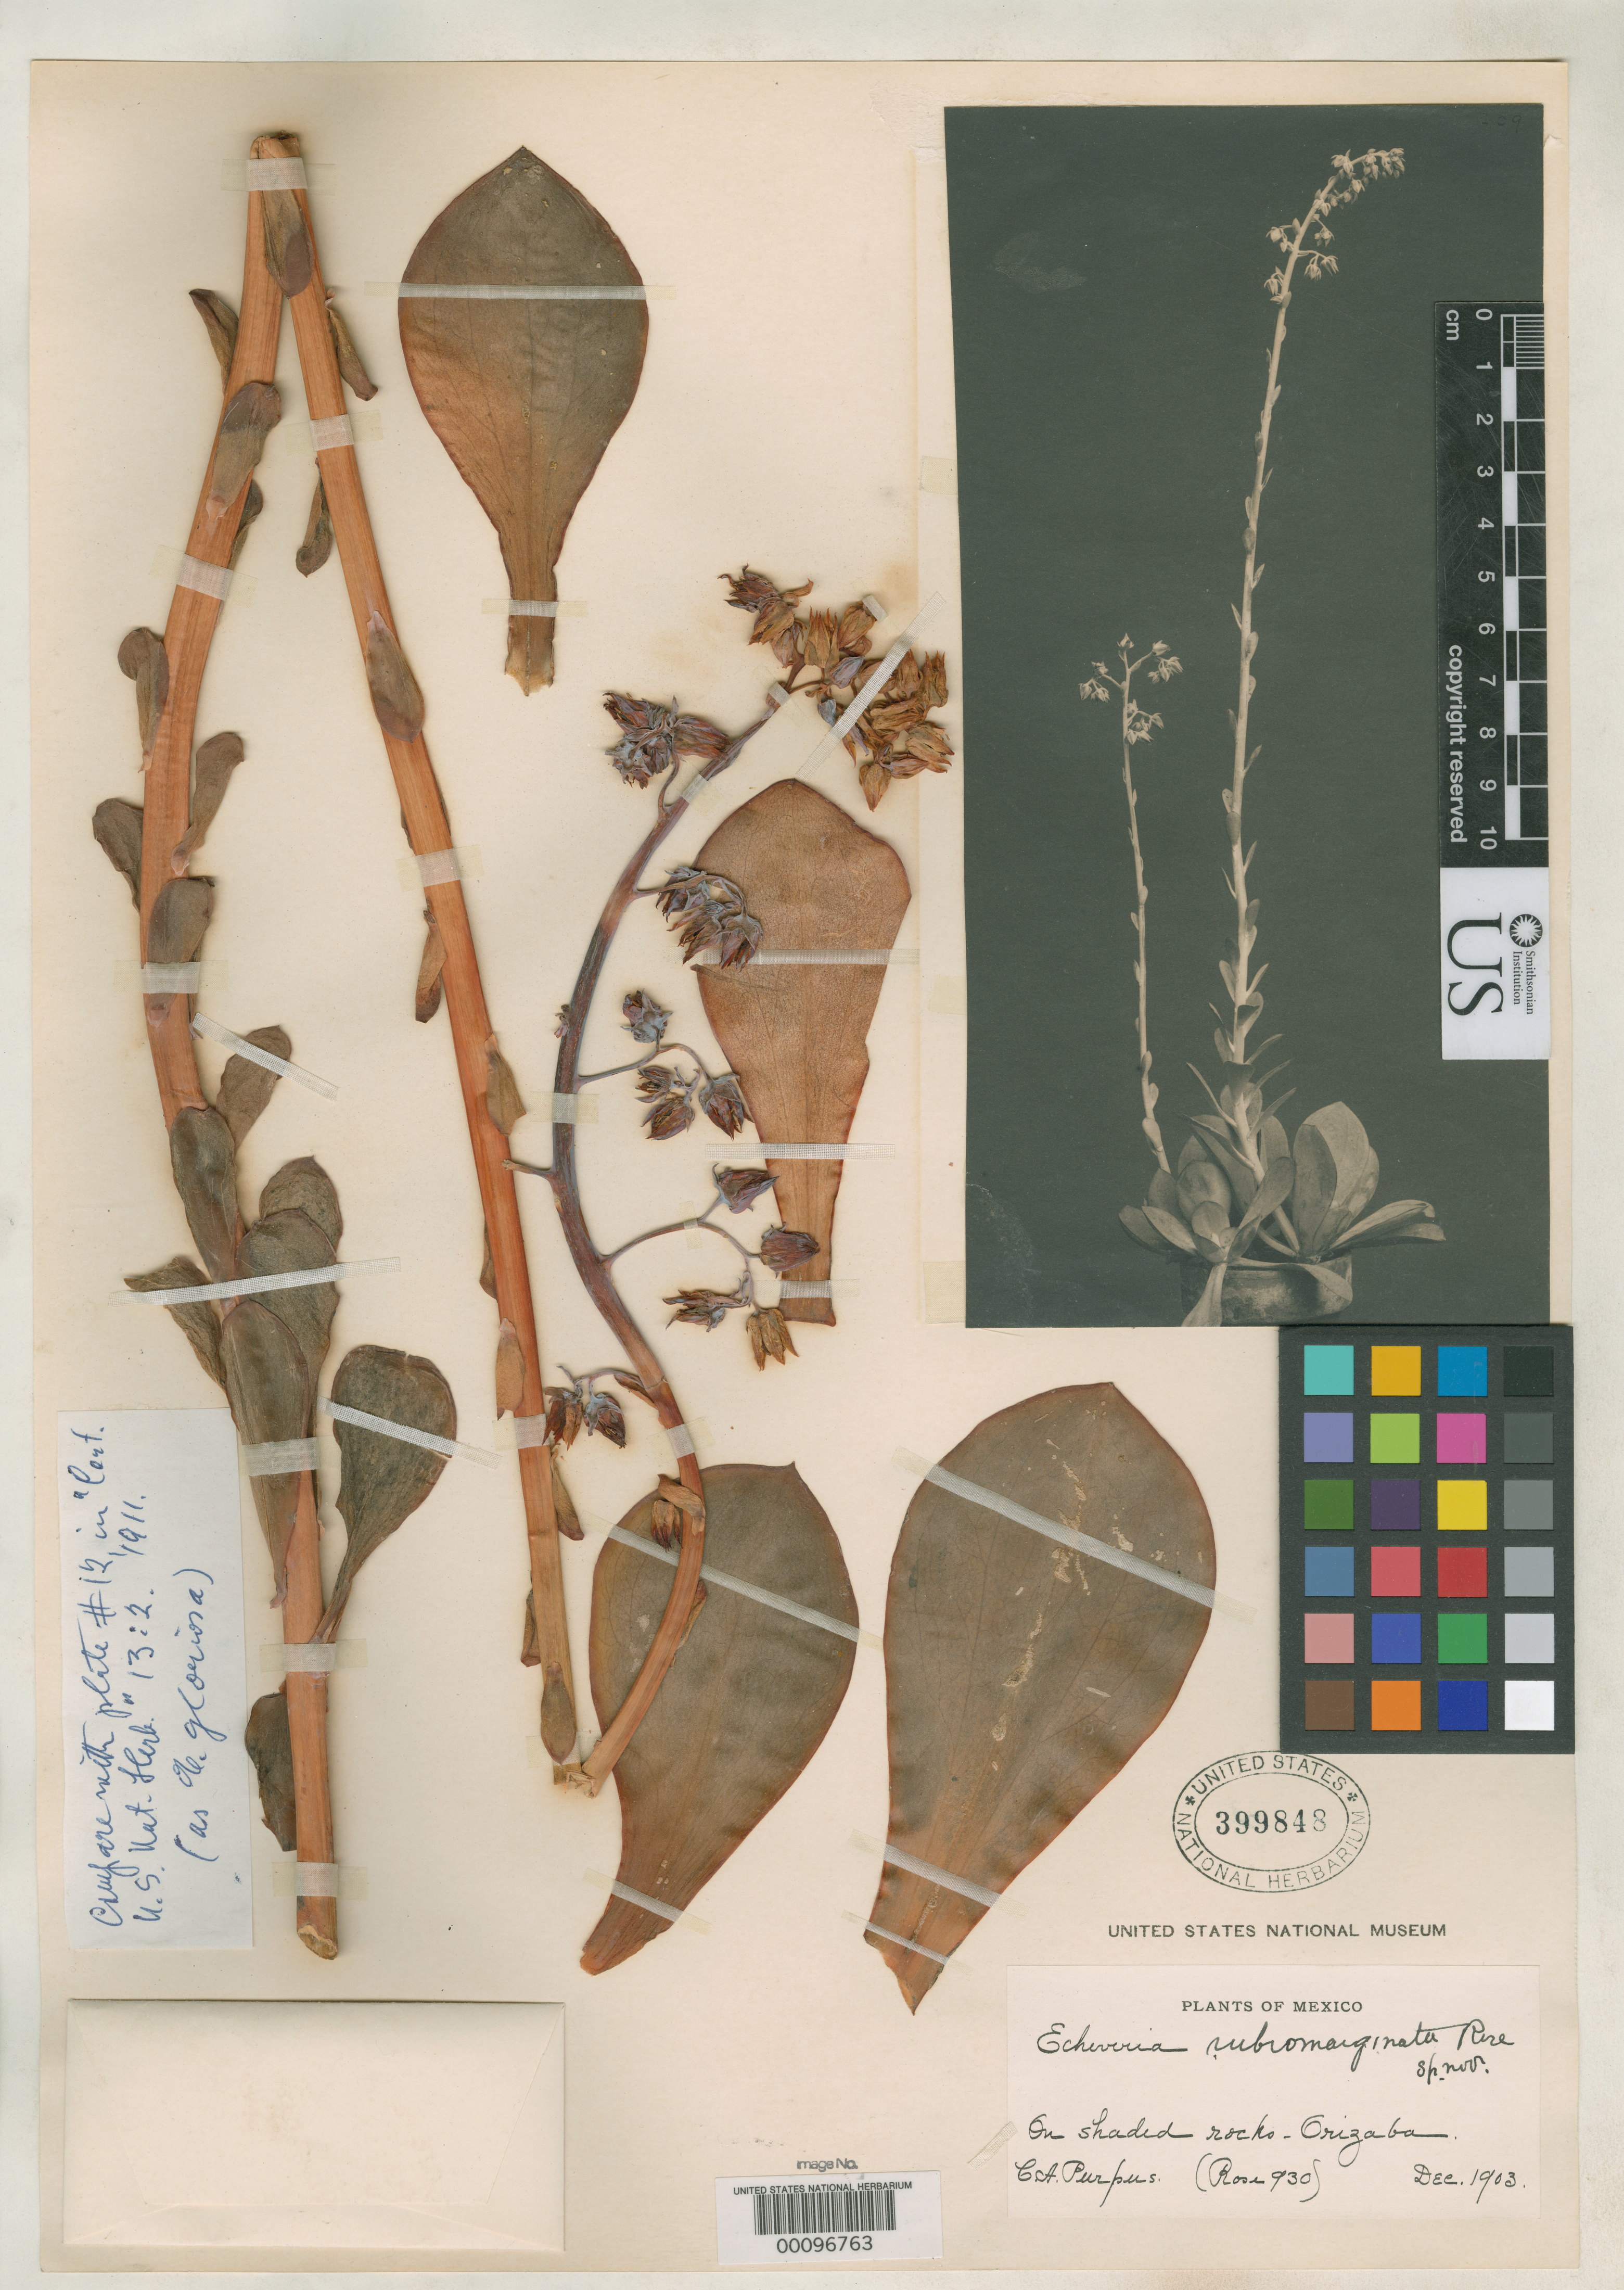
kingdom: Plantae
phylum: Tracheophyta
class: Magnoliopsida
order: Saxifragales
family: Crassulaceae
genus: Echeveria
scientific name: Echeveria rubromarginata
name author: Rose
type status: Holotype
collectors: C. A. Purpus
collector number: Rose 930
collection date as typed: Dec 1903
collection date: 1903-12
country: Mexico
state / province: Veracruz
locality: Orizaba.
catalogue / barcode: US 399848